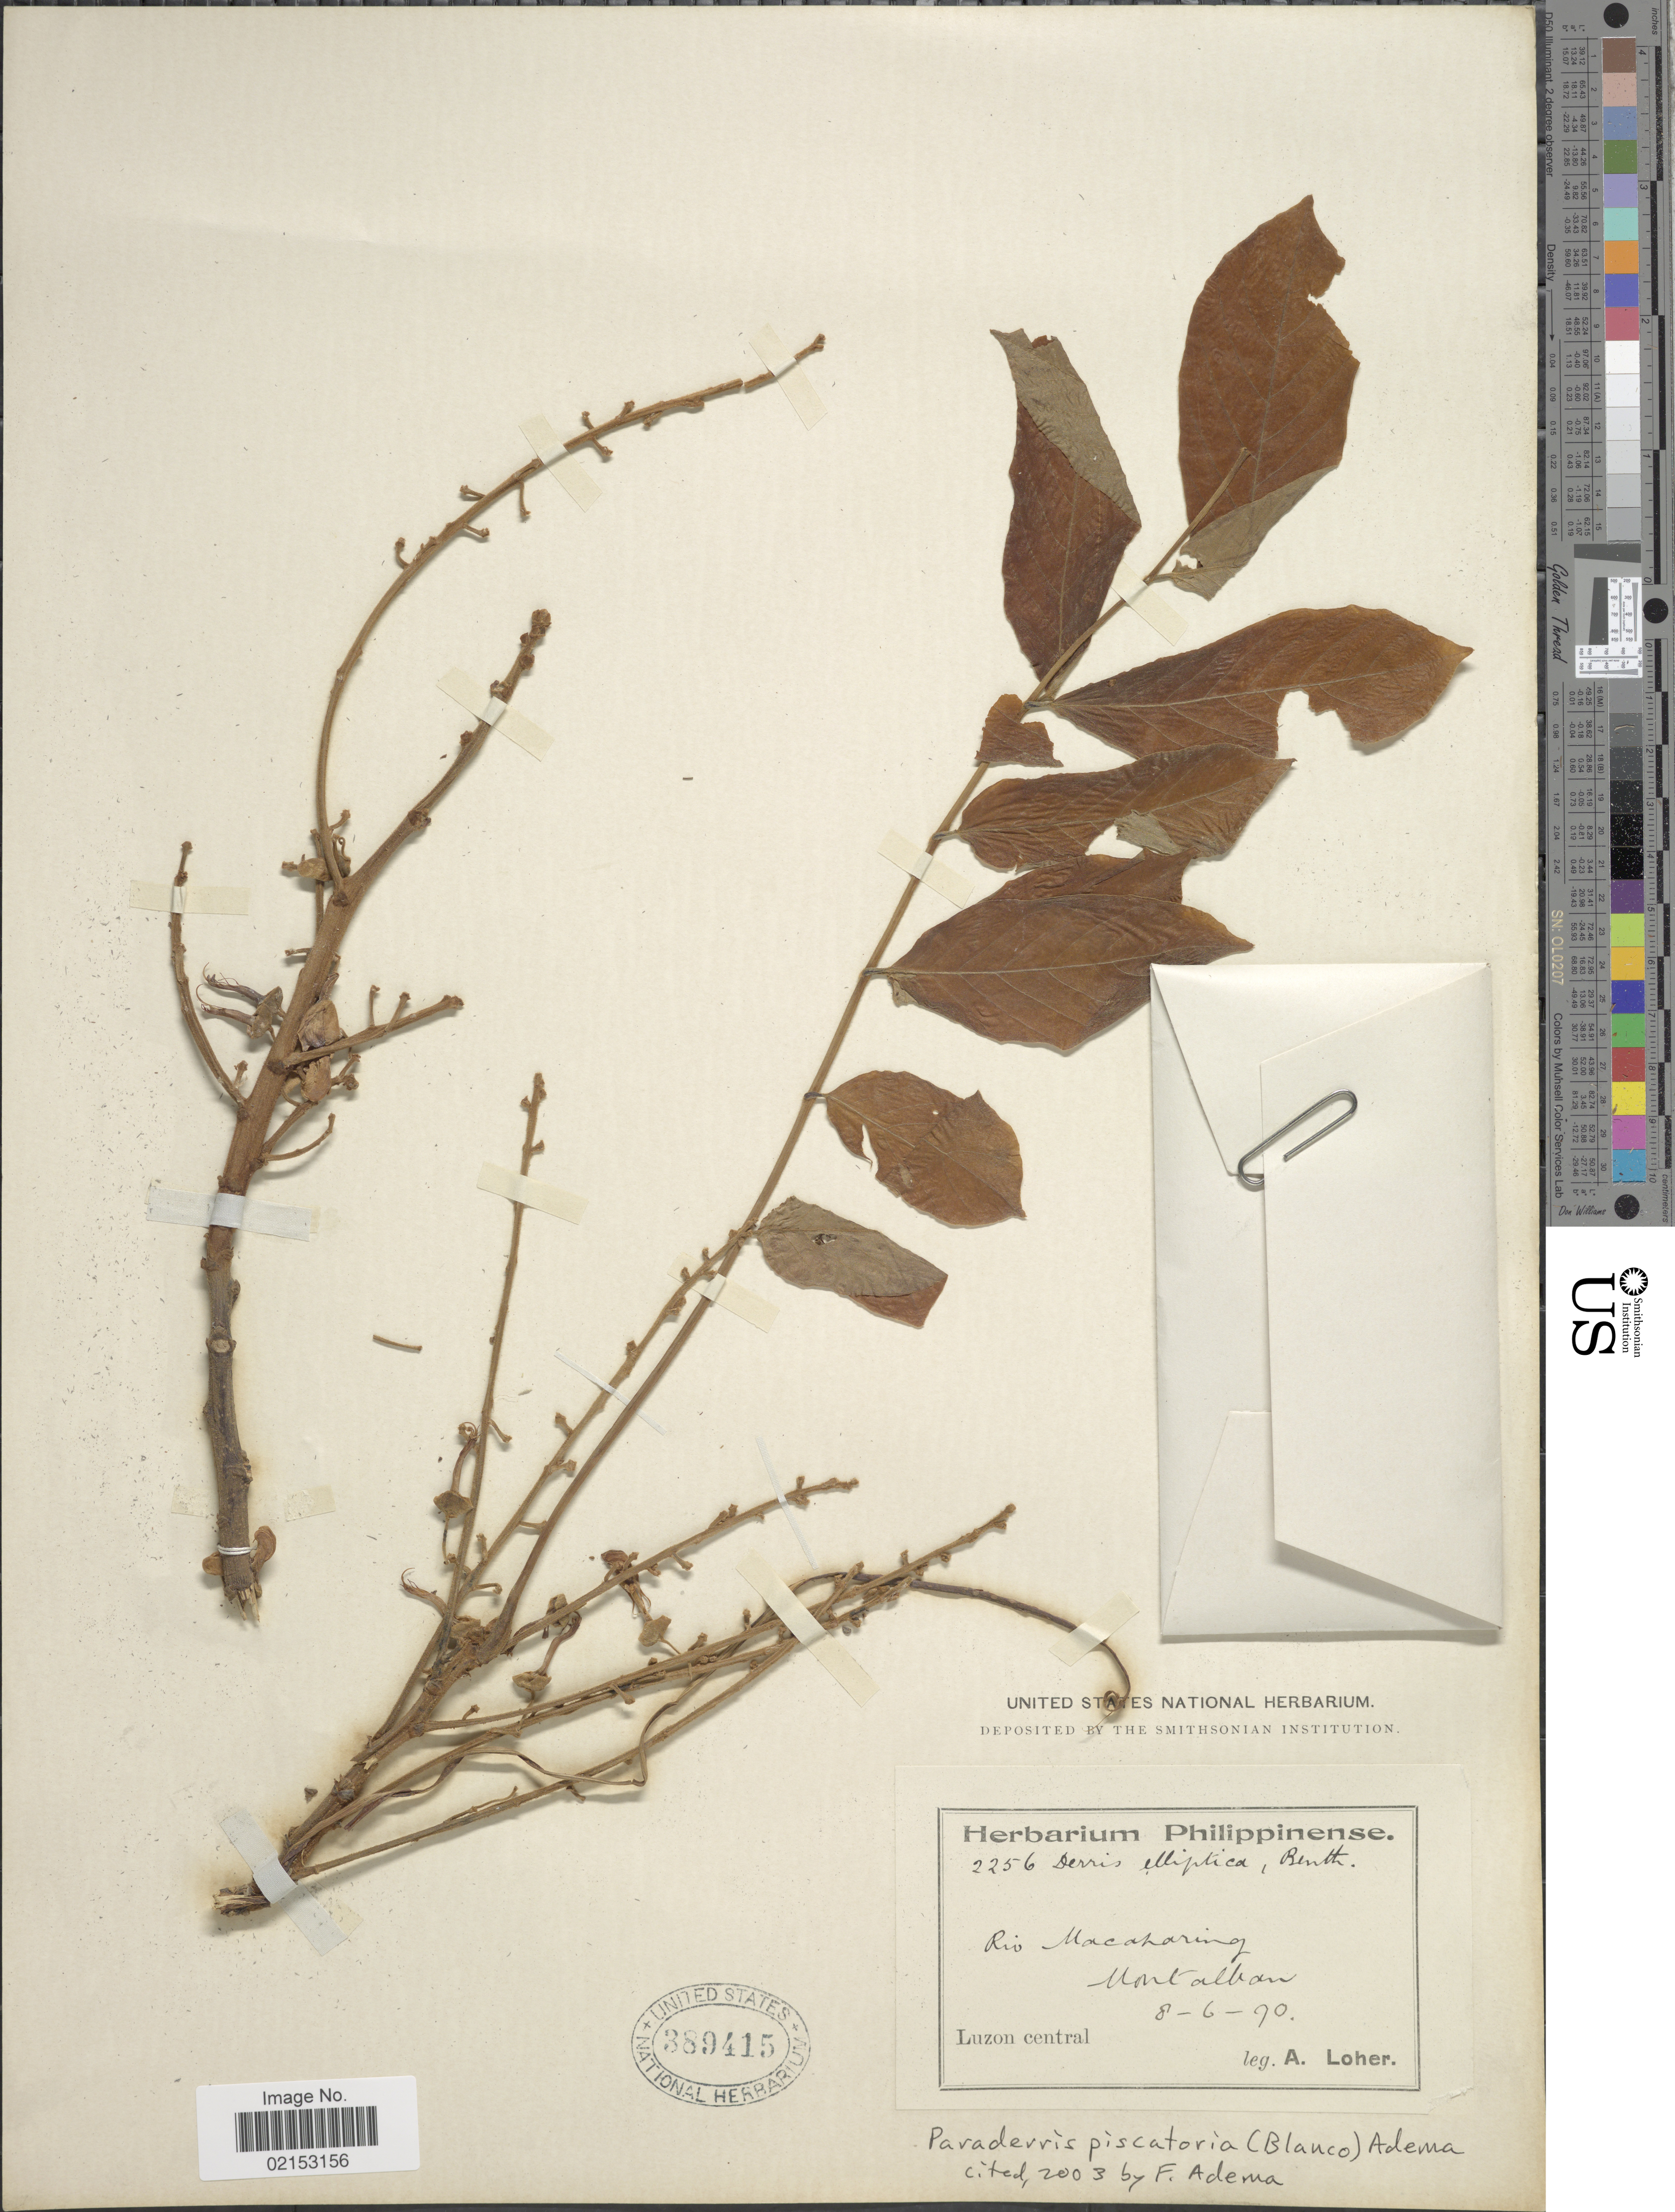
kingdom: Plantae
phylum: Tracheophyta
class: Magnoliopsida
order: Fabales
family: Fabaceae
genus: Derris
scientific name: Derris piscatoria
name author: (Blanco) Sirich. & Adema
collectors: A. Loher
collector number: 2256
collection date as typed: Transcribed d/m/y: 8/6/70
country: Philippines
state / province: Central Luzon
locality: Rio Macaharing, Montalban, Luzon central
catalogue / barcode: US 389415